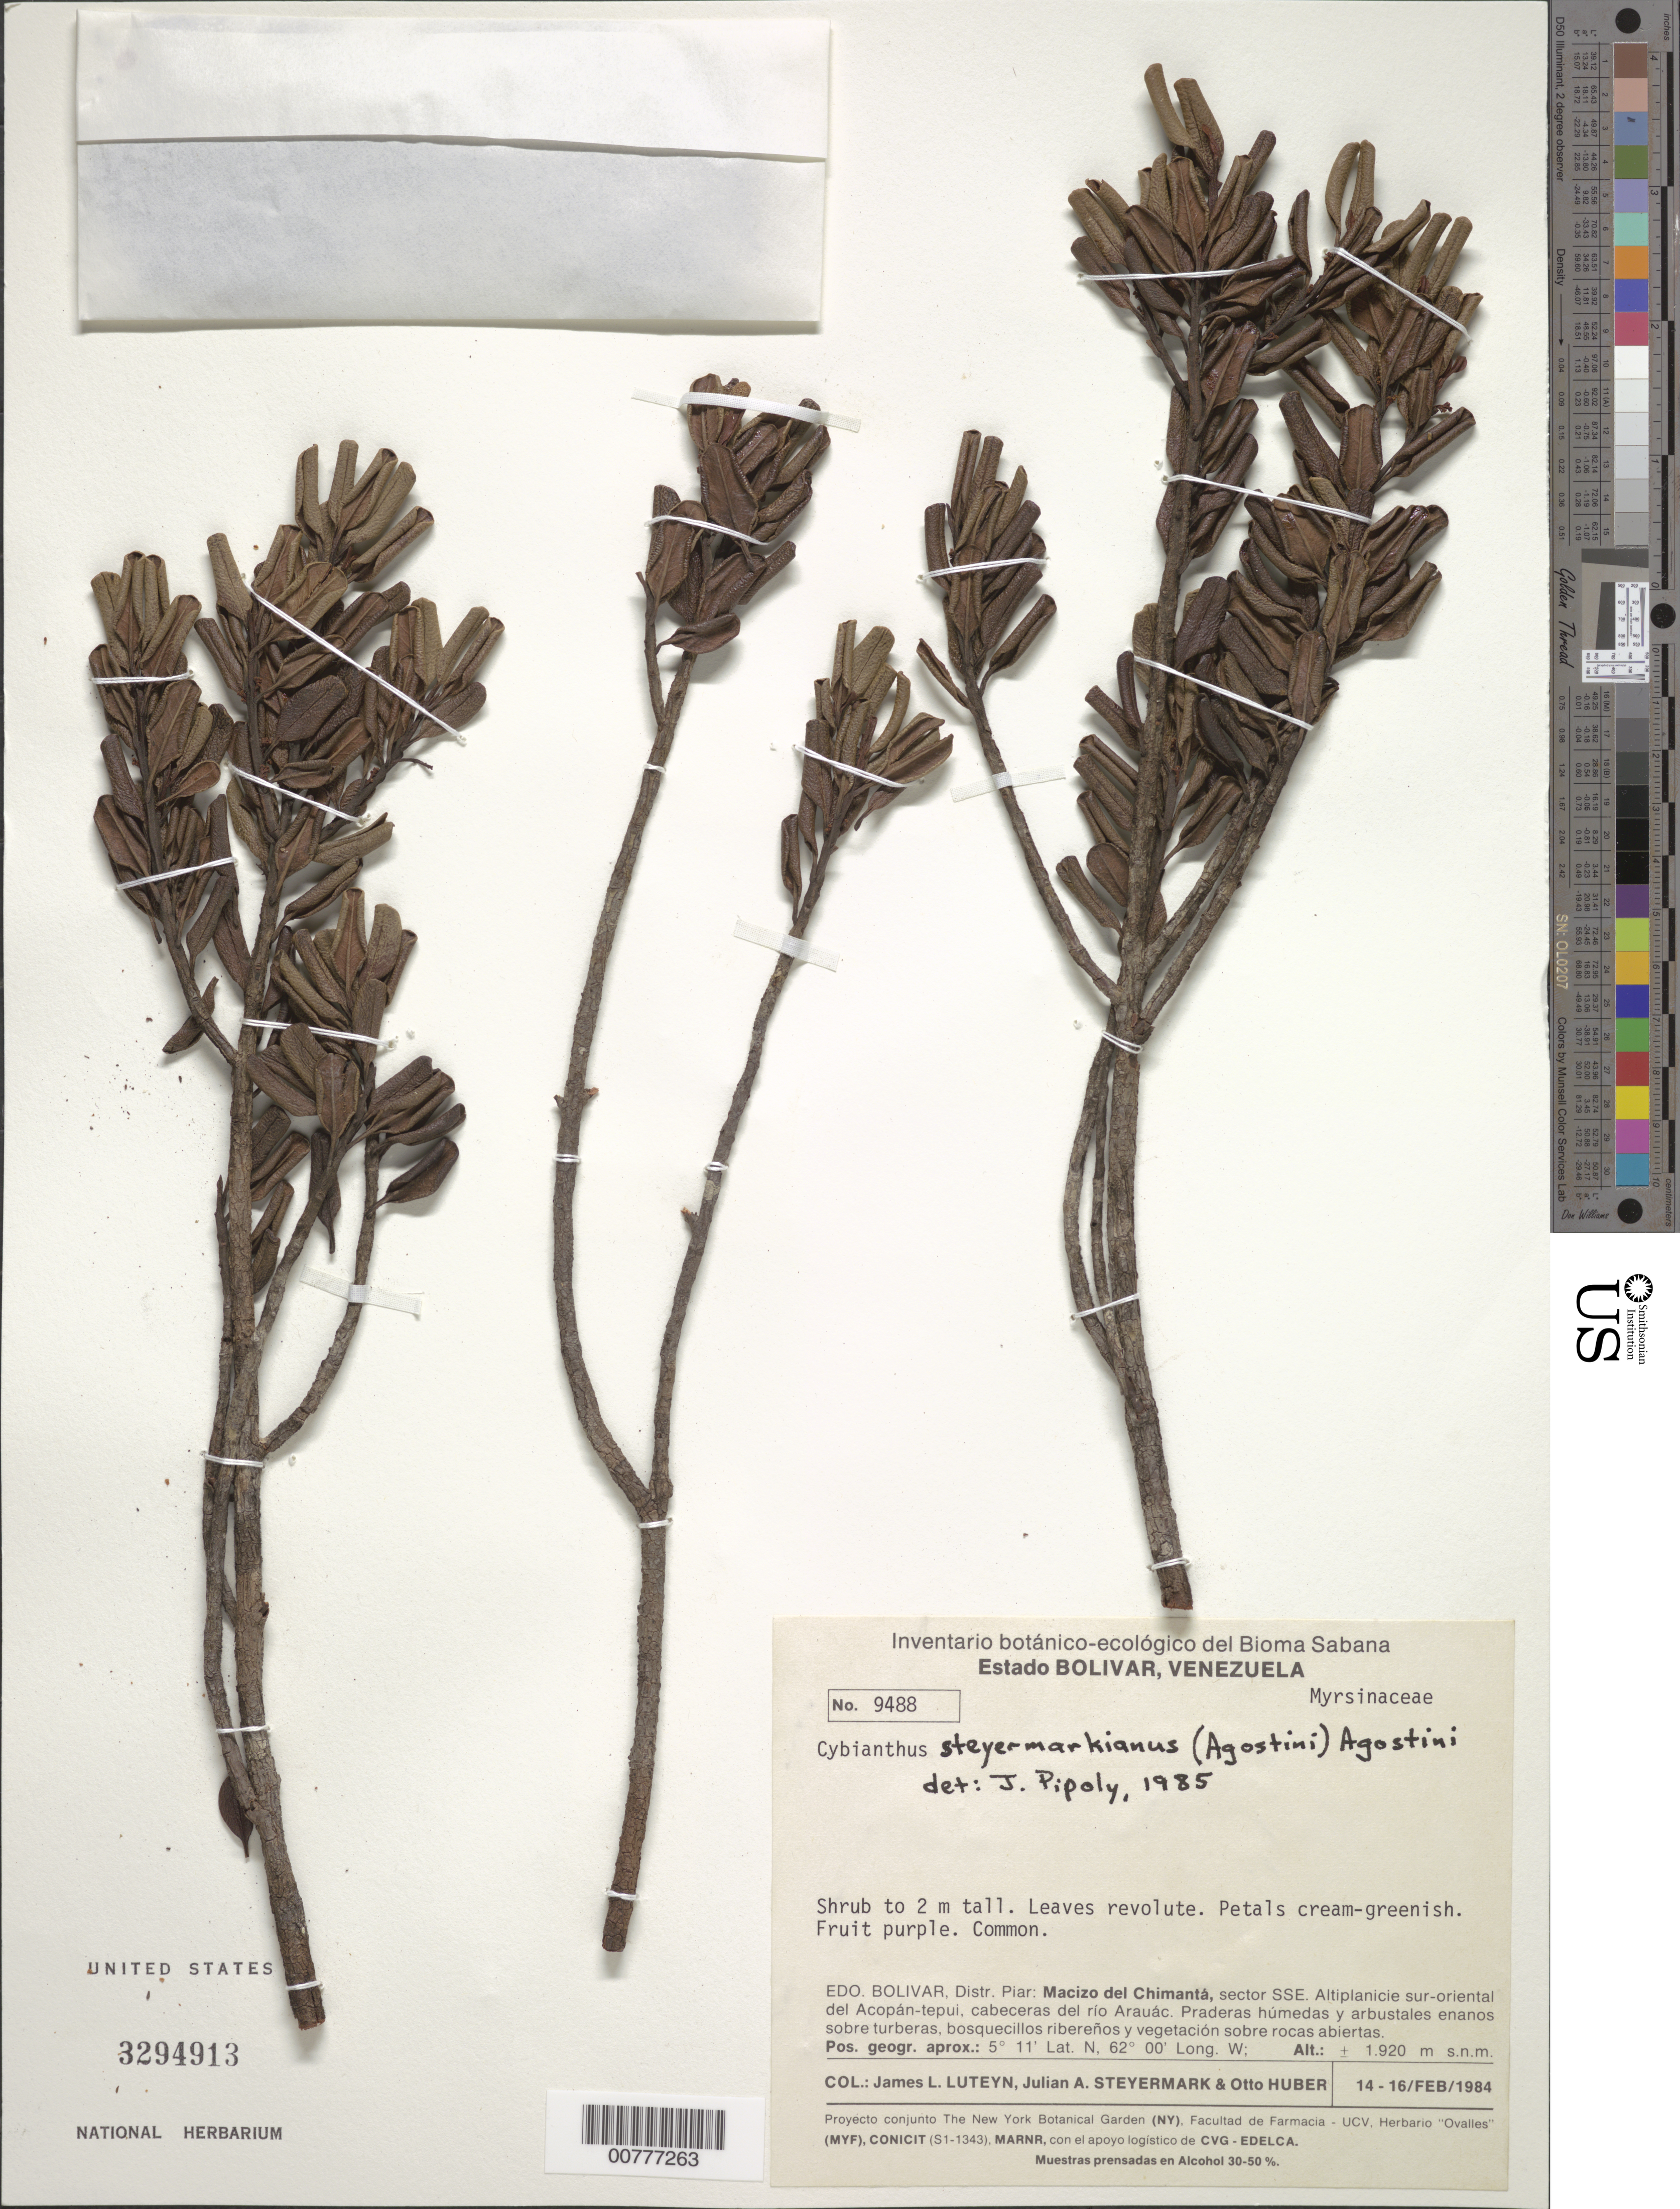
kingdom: Plantae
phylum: Tracheophyta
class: Magnoliopsida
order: Ericales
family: Primulaceae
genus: Cybianthus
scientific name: Cybianthus spicatus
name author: (Kunth) G. Agostini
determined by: Pipoly, J. J., III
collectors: J. L. Luteyn, J. Steyermark & O. Huber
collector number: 9488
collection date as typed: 14-Feb-84 to 16-Feb-84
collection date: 1984-02-14/1984-02-16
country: Venezuela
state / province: Bolívar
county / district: Piar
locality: Macizo del Chimantá, sector SSE, Acopán-tepuí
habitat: Praderas húmedas y arbustales enanos sobre turberas, bosquecillos ribereños y vegetación sobre rocas abiertos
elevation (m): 1920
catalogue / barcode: US 3294913